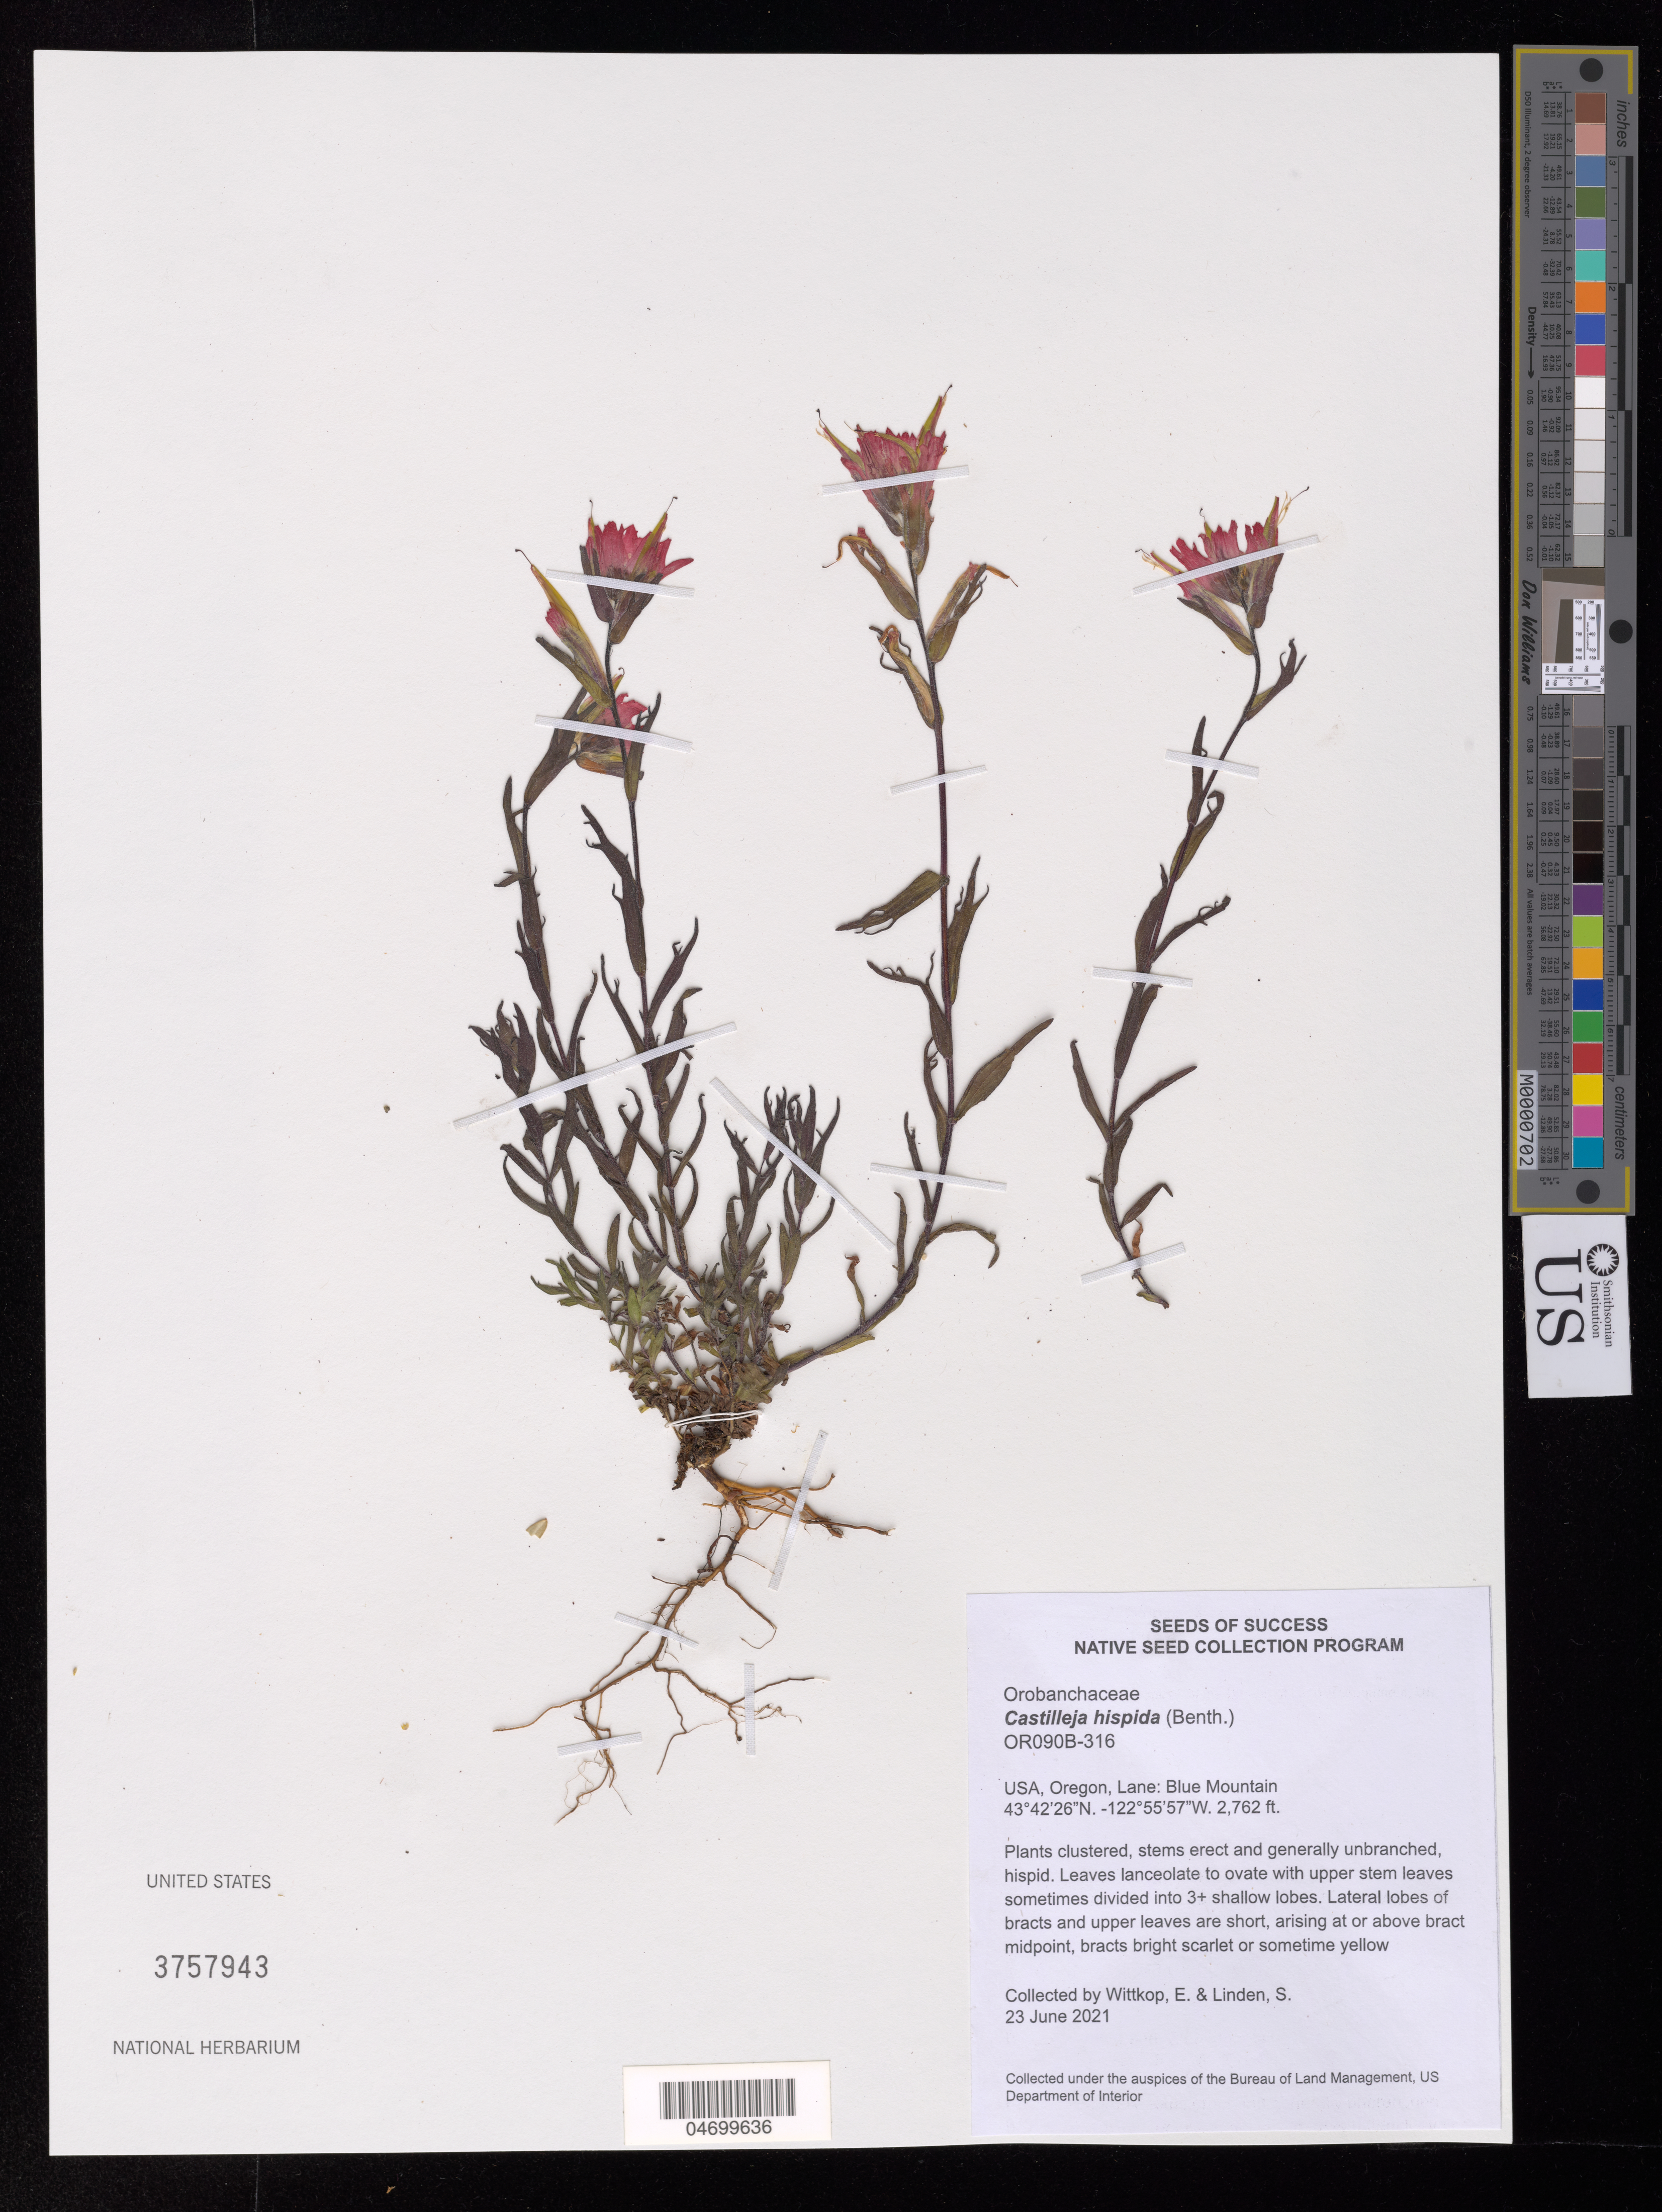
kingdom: Plantae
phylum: Tracheophyta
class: Magnoliopsida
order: Lamiales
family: Orobanchaceae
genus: Castilleja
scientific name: Castilleja hispida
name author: Benth. ex Hook.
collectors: E. Wittkop & S. Linden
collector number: OR090B-316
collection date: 2019-06-23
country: United States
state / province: Oregon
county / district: Lane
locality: Blue Mountain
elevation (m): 842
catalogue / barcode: US 3757943